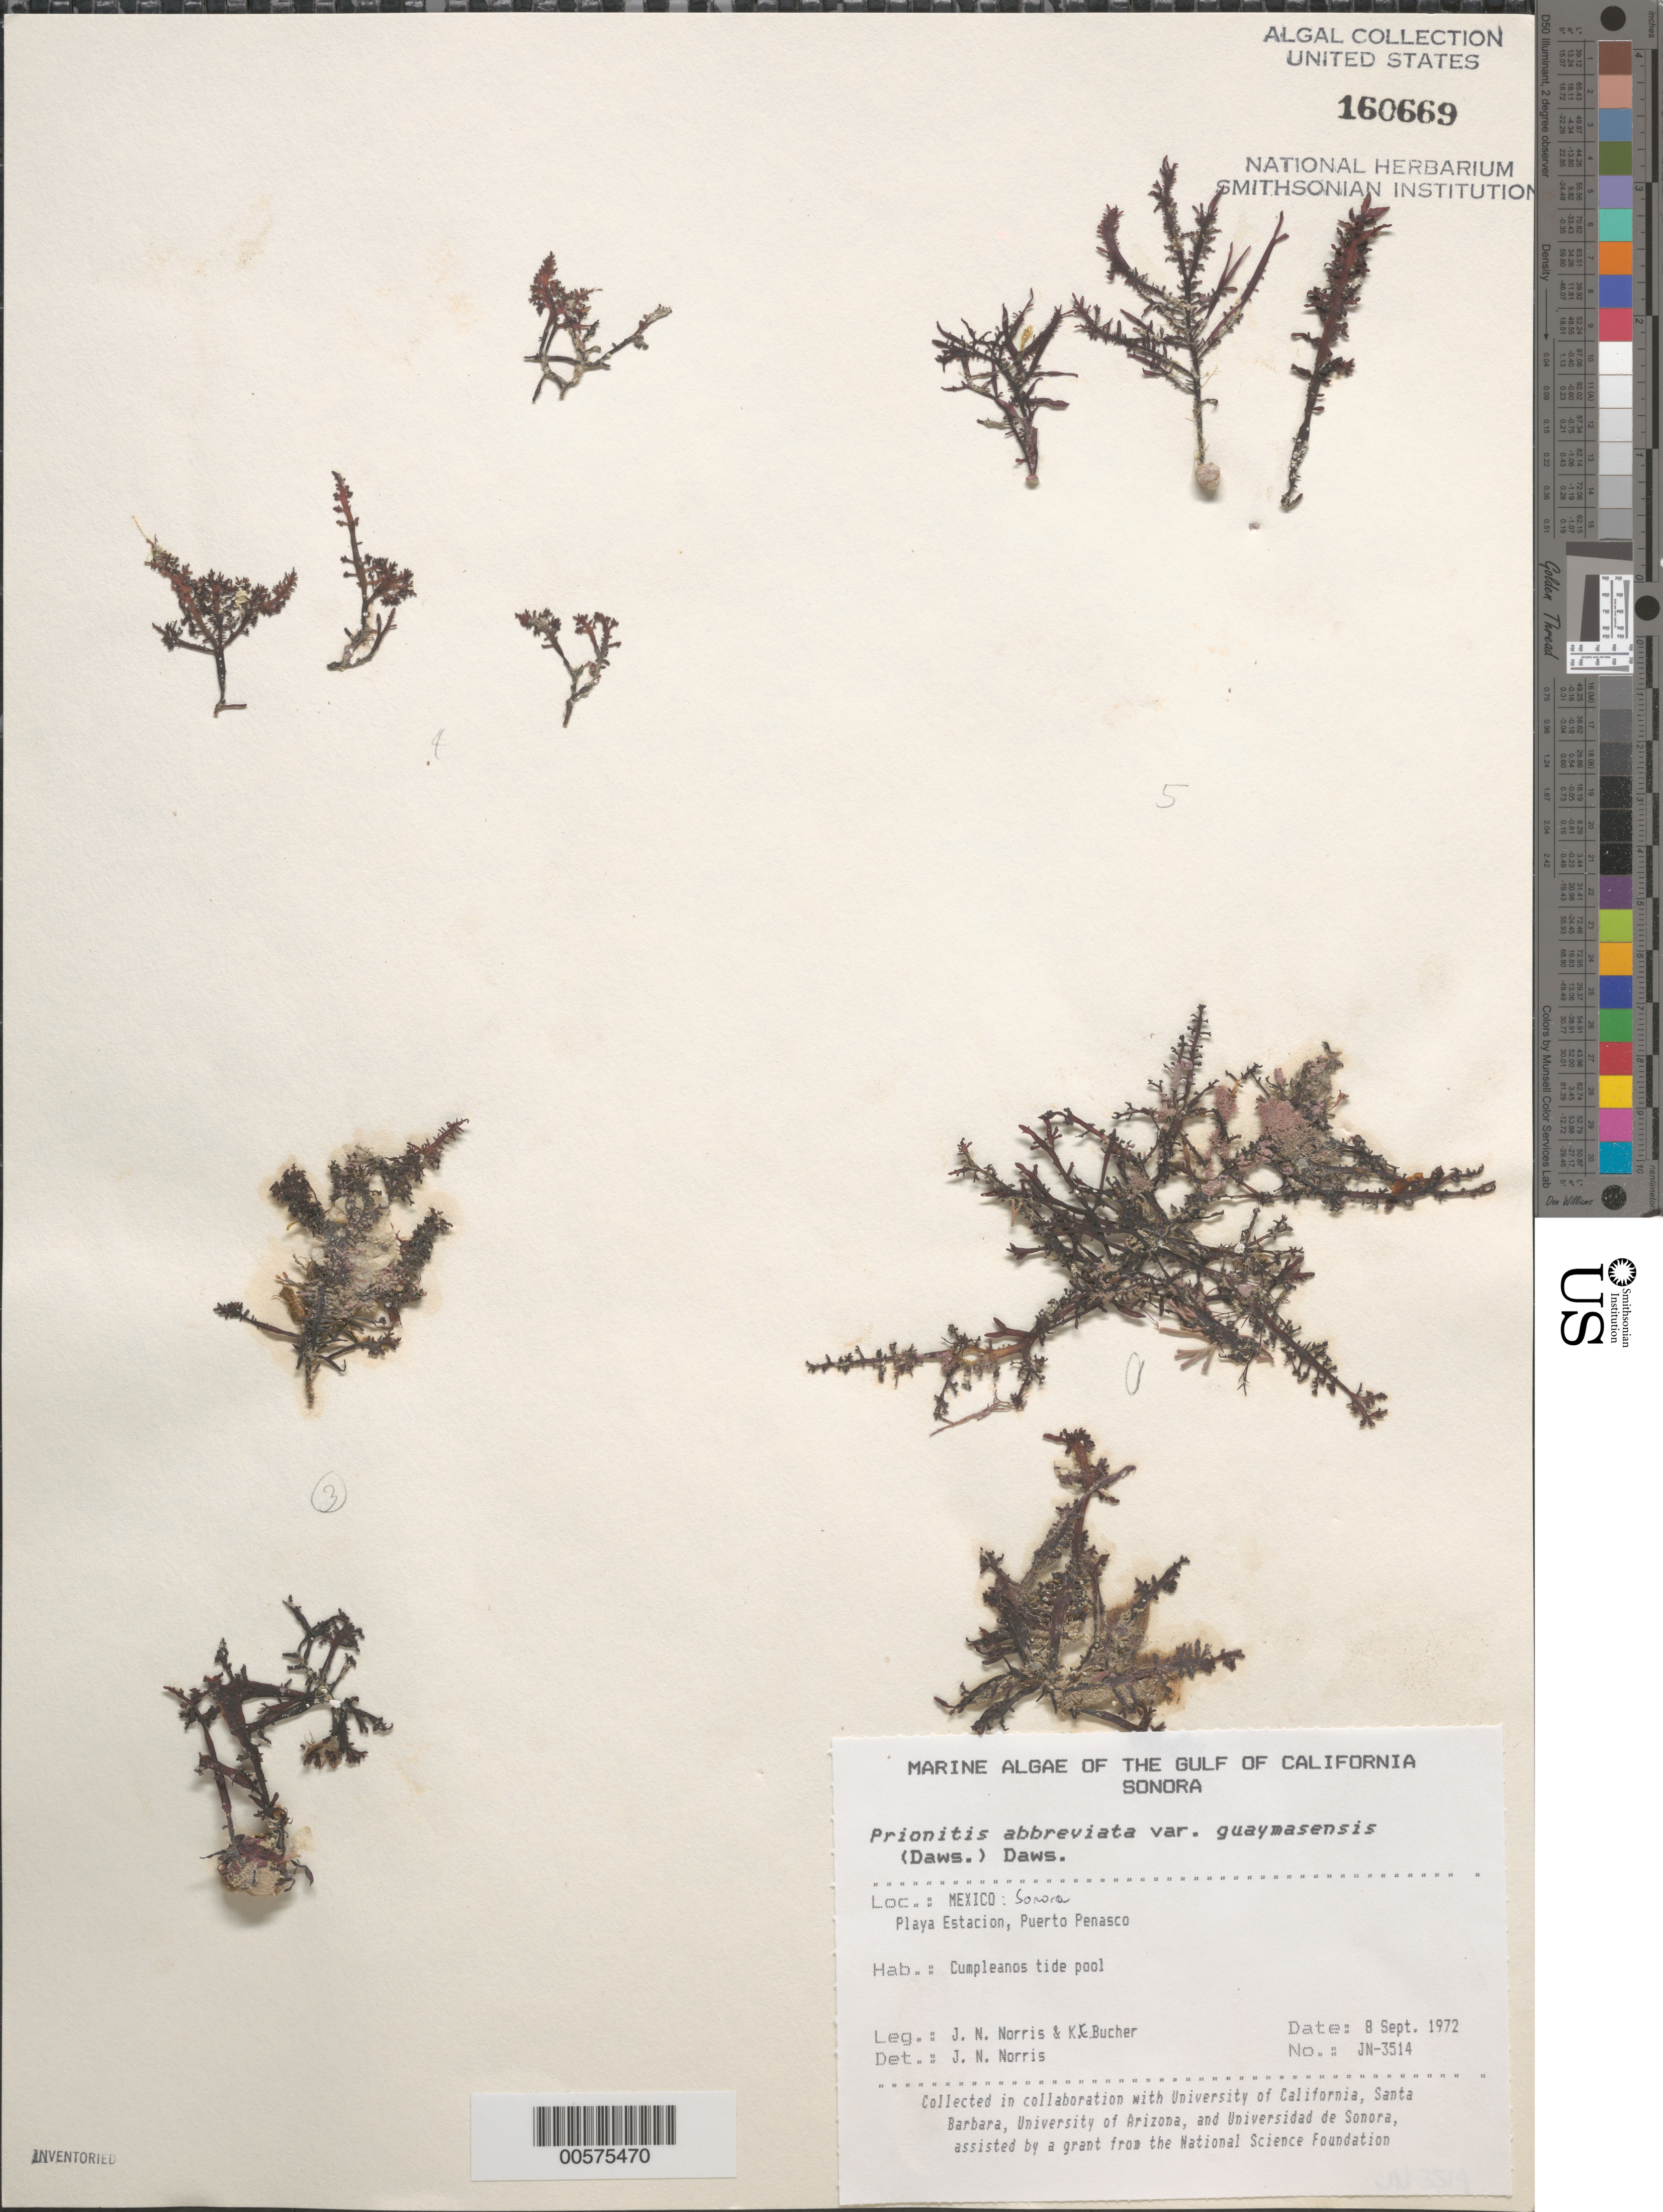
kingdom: Plantae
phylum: Rhodophyta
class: Florideophyceae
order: Cryptonemiales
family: Cryptonemiaceae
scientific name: Prionitis abbreviata var. guaymasensis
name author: (E.Y. Dawson) E.Y. Dawson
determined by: Norris, James N.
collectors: J. N. Norris & K. E. Bucher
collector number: JN-3514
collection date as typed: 08 Sep 1972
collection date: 1972-09-08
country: Mexico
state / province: Sonora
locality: Playa Estacion, Puerto Penasco, Cumpleanos tide pool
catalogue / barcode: US 160669